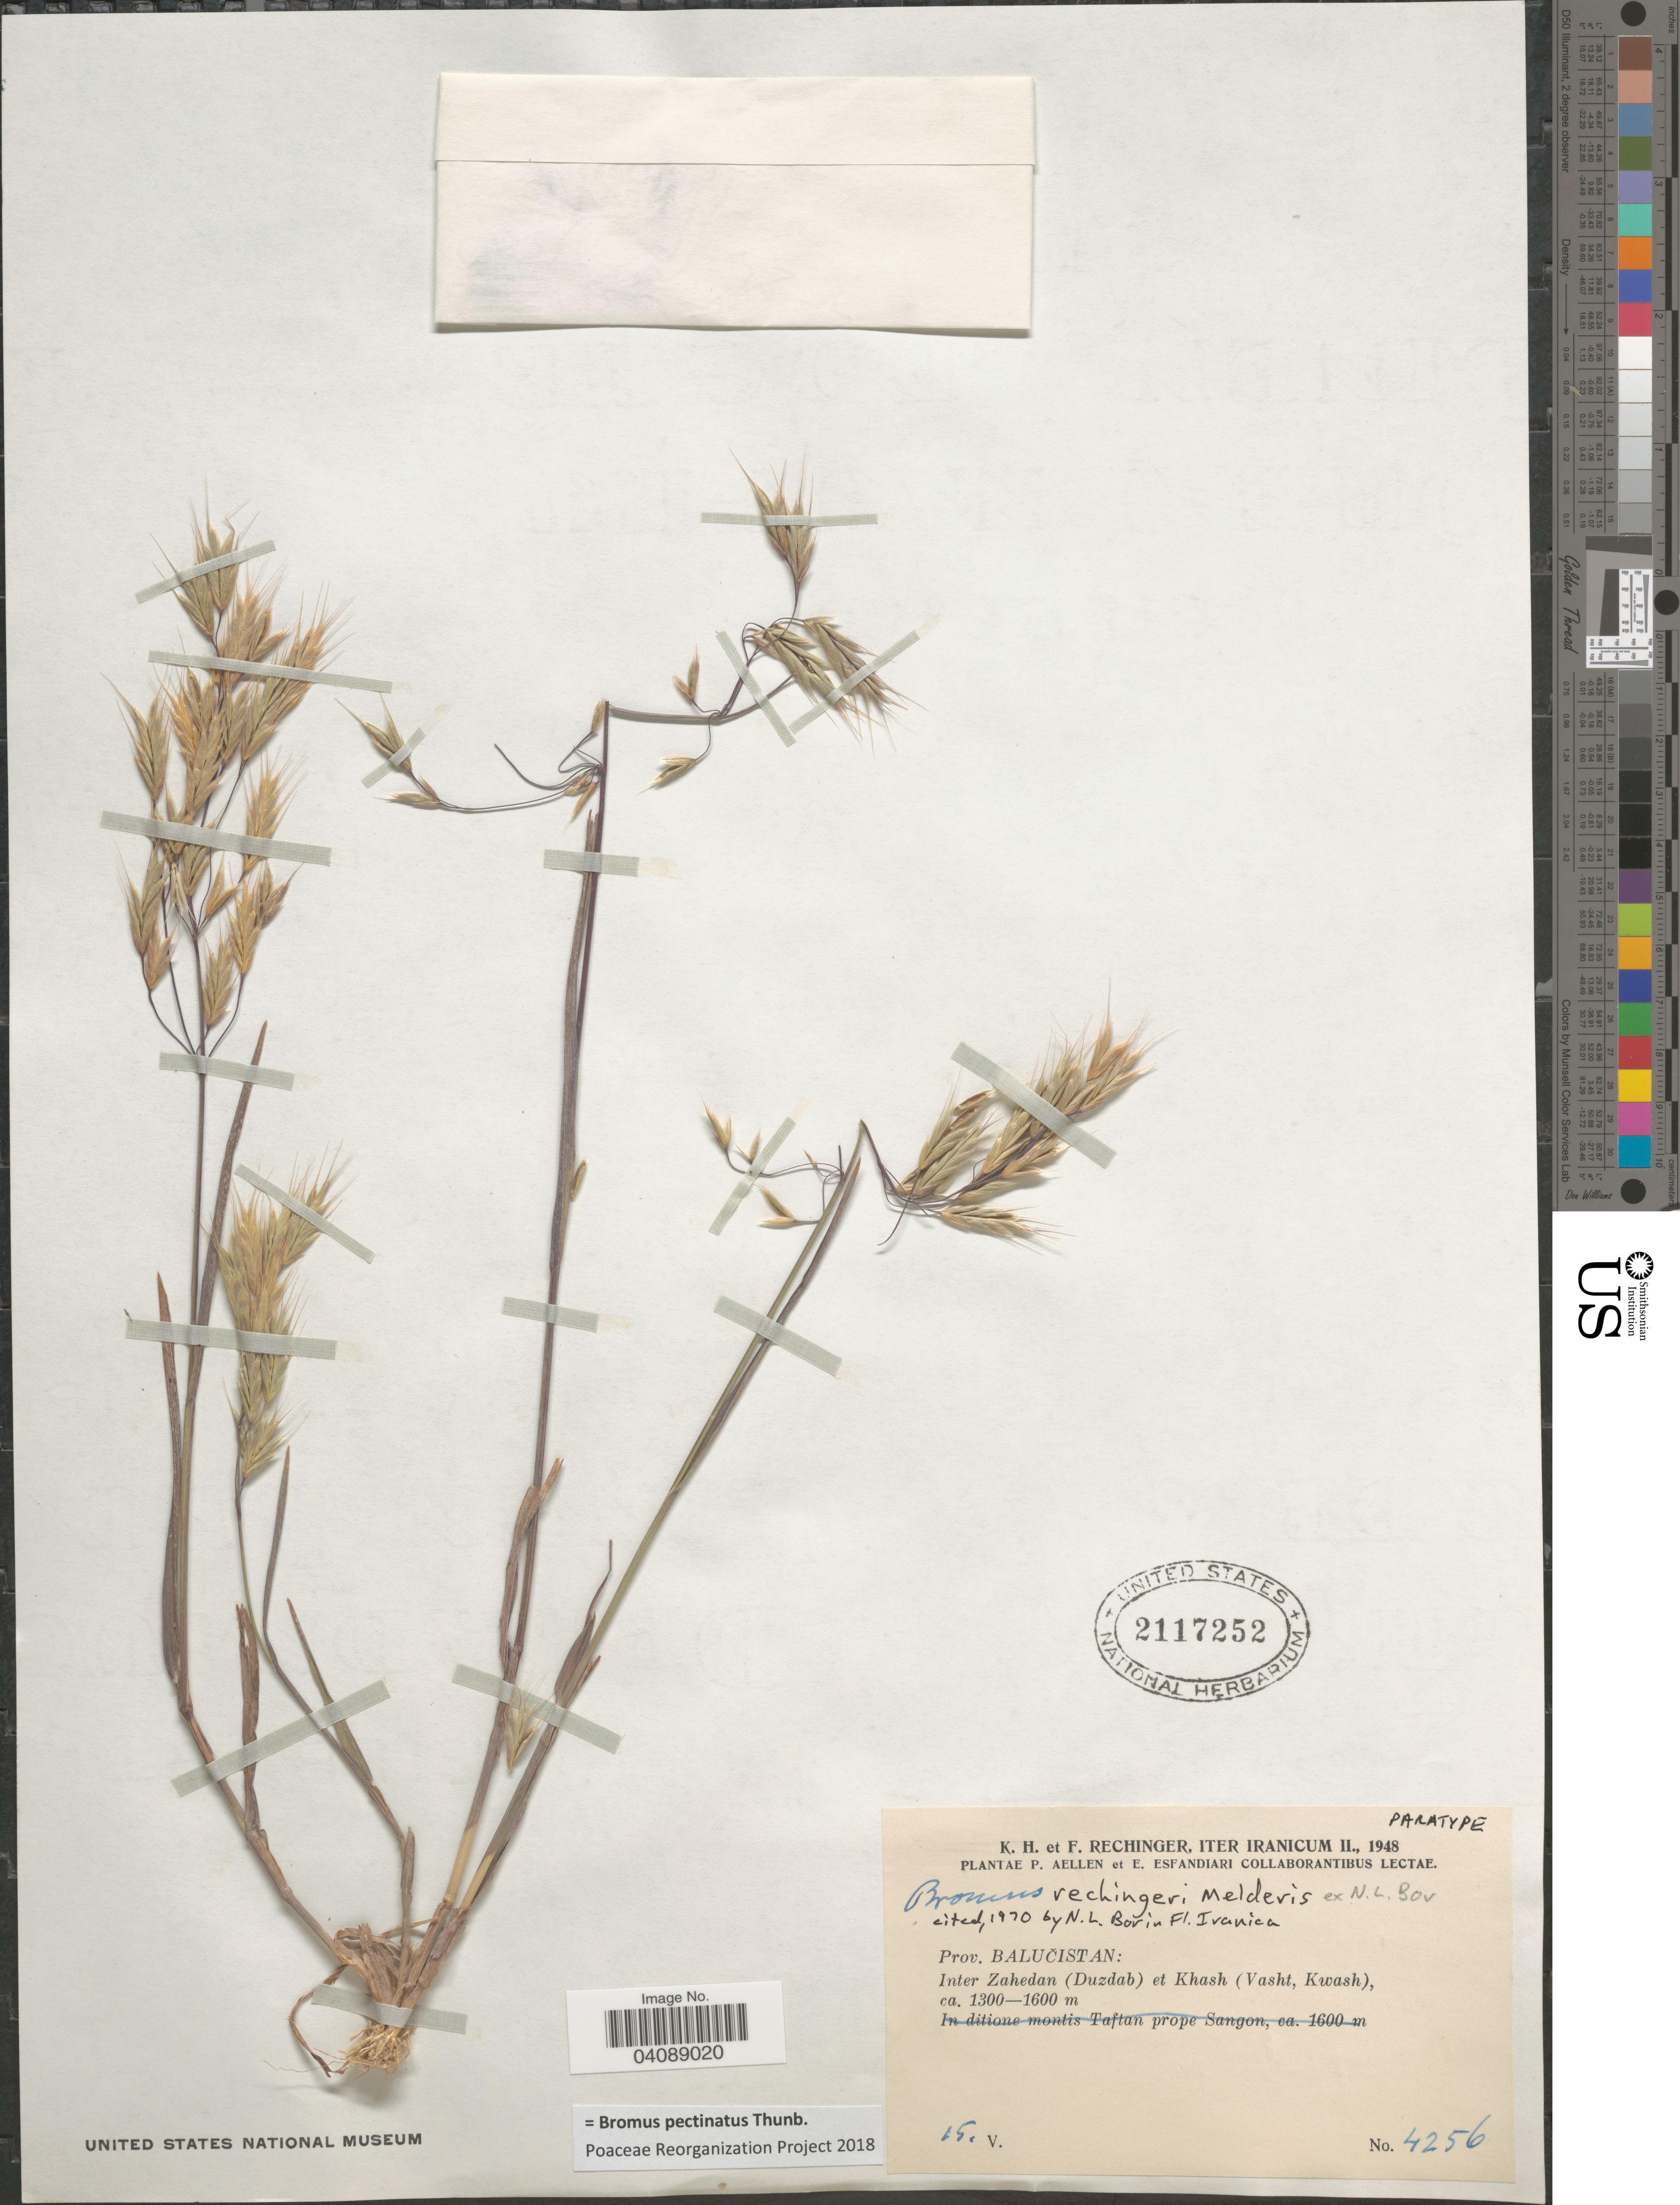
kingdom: Plantae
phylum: Tracheophyta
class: Liliopsida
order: Poales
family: Poaceae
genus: Bromus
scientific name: Bromus pectinatus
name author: Thunb.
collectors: K. H. Rechinger & F. Rechinger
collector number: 4256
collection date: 1948-05-15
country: Iran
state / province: Sistan and Baluchistan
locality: Iter Iranicum II., 1948. Prov. Balučistan: Inter Zahedan (Duzdab) et Khash (Vasht, Kwash).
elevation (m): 1300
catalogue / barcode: US 2117252